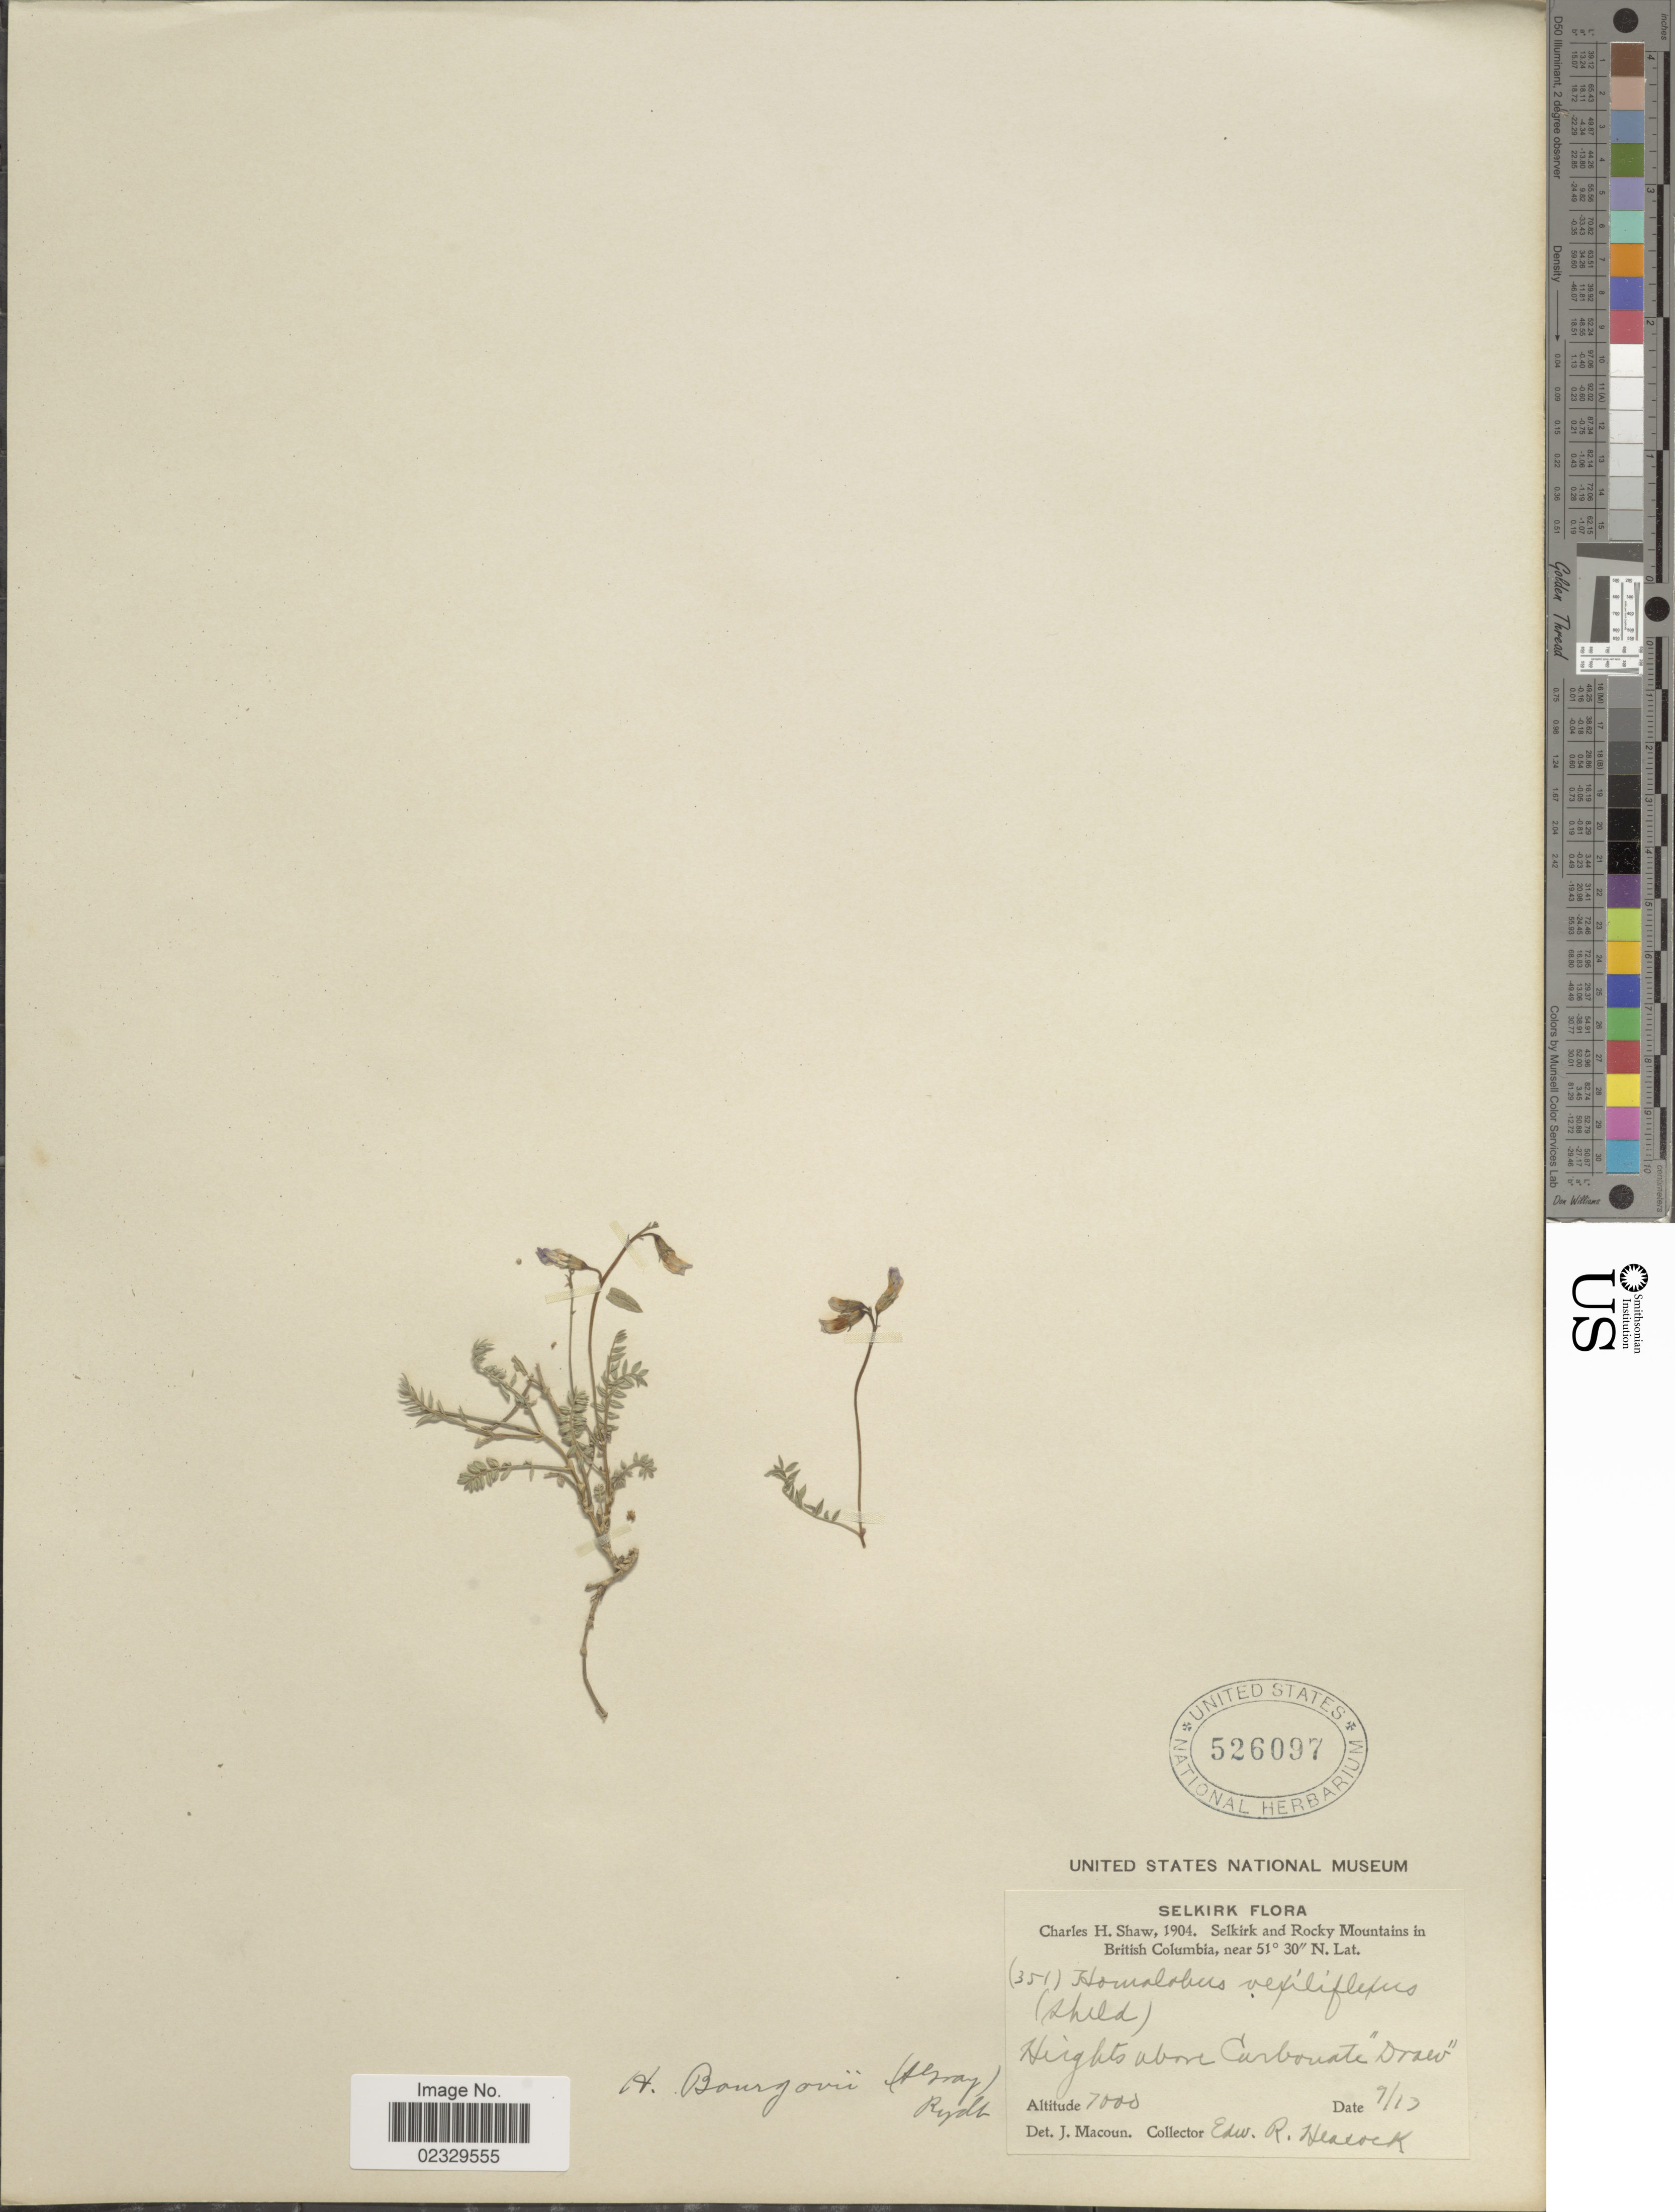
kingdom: Plantae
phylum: Tracheophyta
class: Magnoliopsida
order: Fabales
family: Fabaceae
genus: Astragalus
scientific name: Astragalus bourgovii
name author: A. Gray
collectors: E. Heacock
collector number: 351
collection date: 1904-07-13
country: Canada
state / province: British Columbia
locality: Selkirk and Rocky Mountains. Heights above Carbonate "Draw"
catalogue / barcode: US 526097